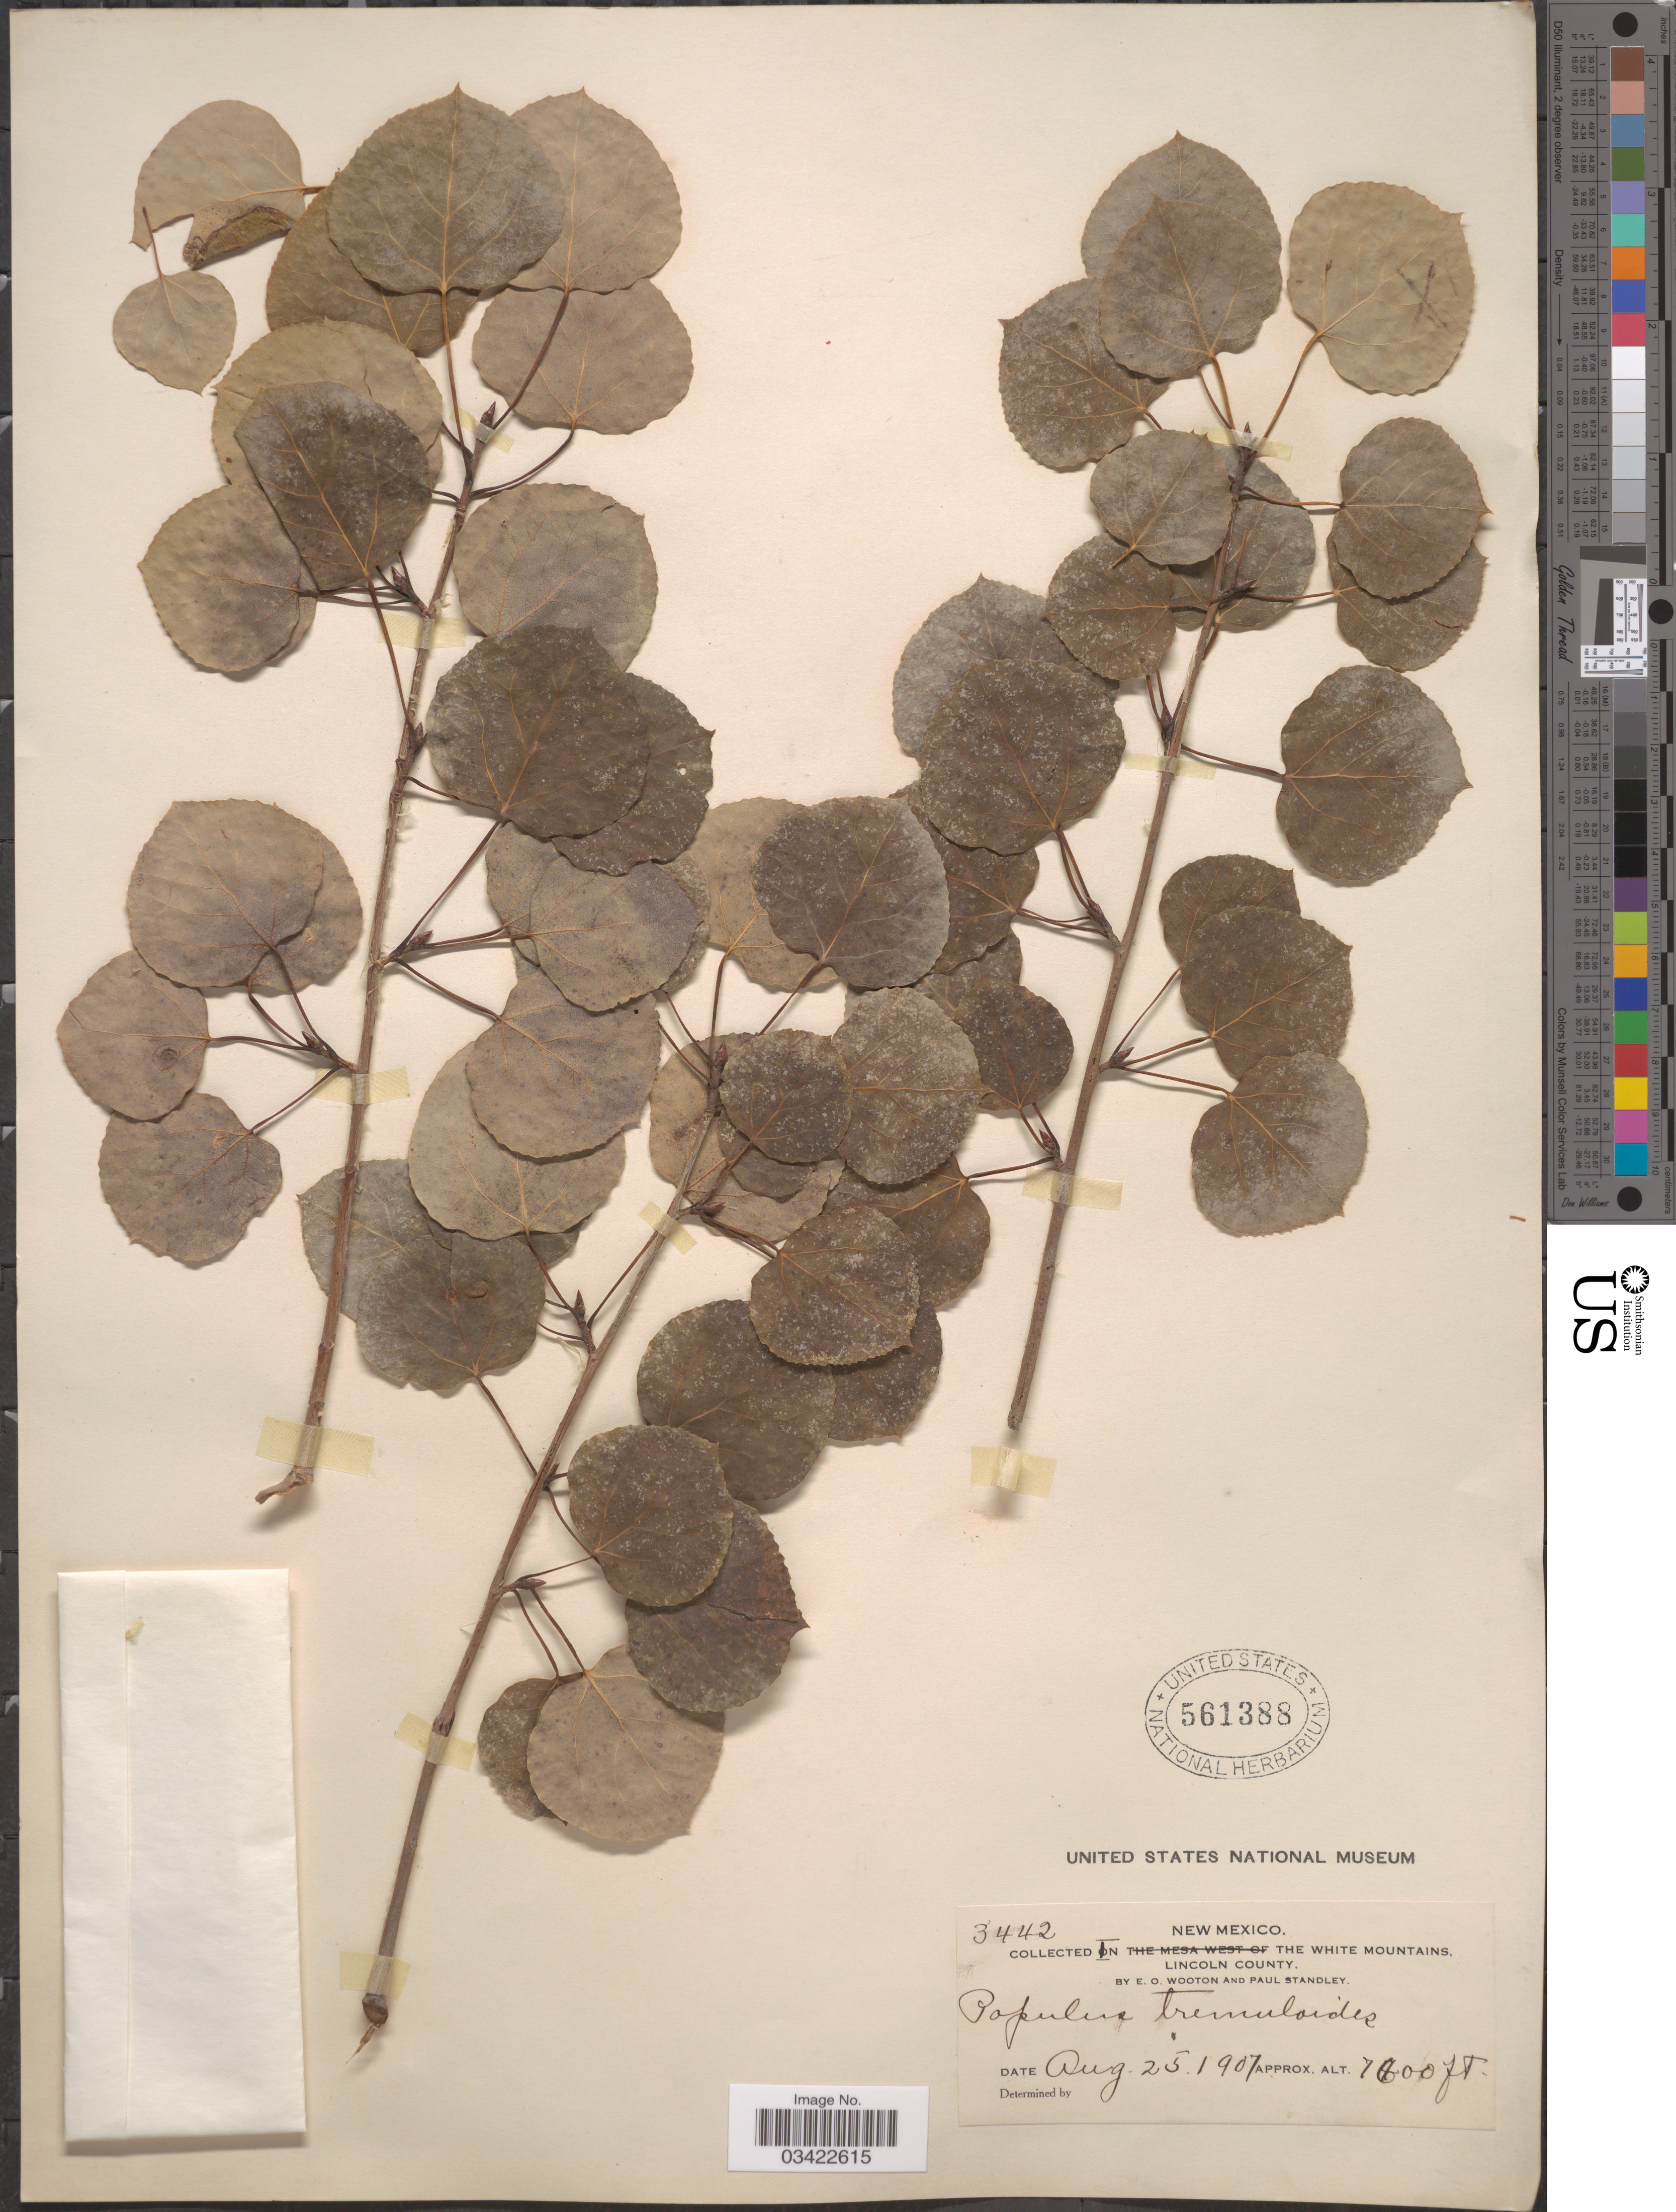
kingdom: Plantae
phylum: Tracheophyta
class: Magnoliopsida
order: Malpighiales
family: Salicaceae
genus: Populus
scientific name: Populus tremuloides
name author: Michx.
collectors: E. O. Wooton & P. C. Standley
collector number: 3442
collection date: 1907-08-25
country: United States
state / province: New Mexico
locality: In The White Mountains. Lincoln County.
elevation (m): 2256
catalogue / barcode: US 561388